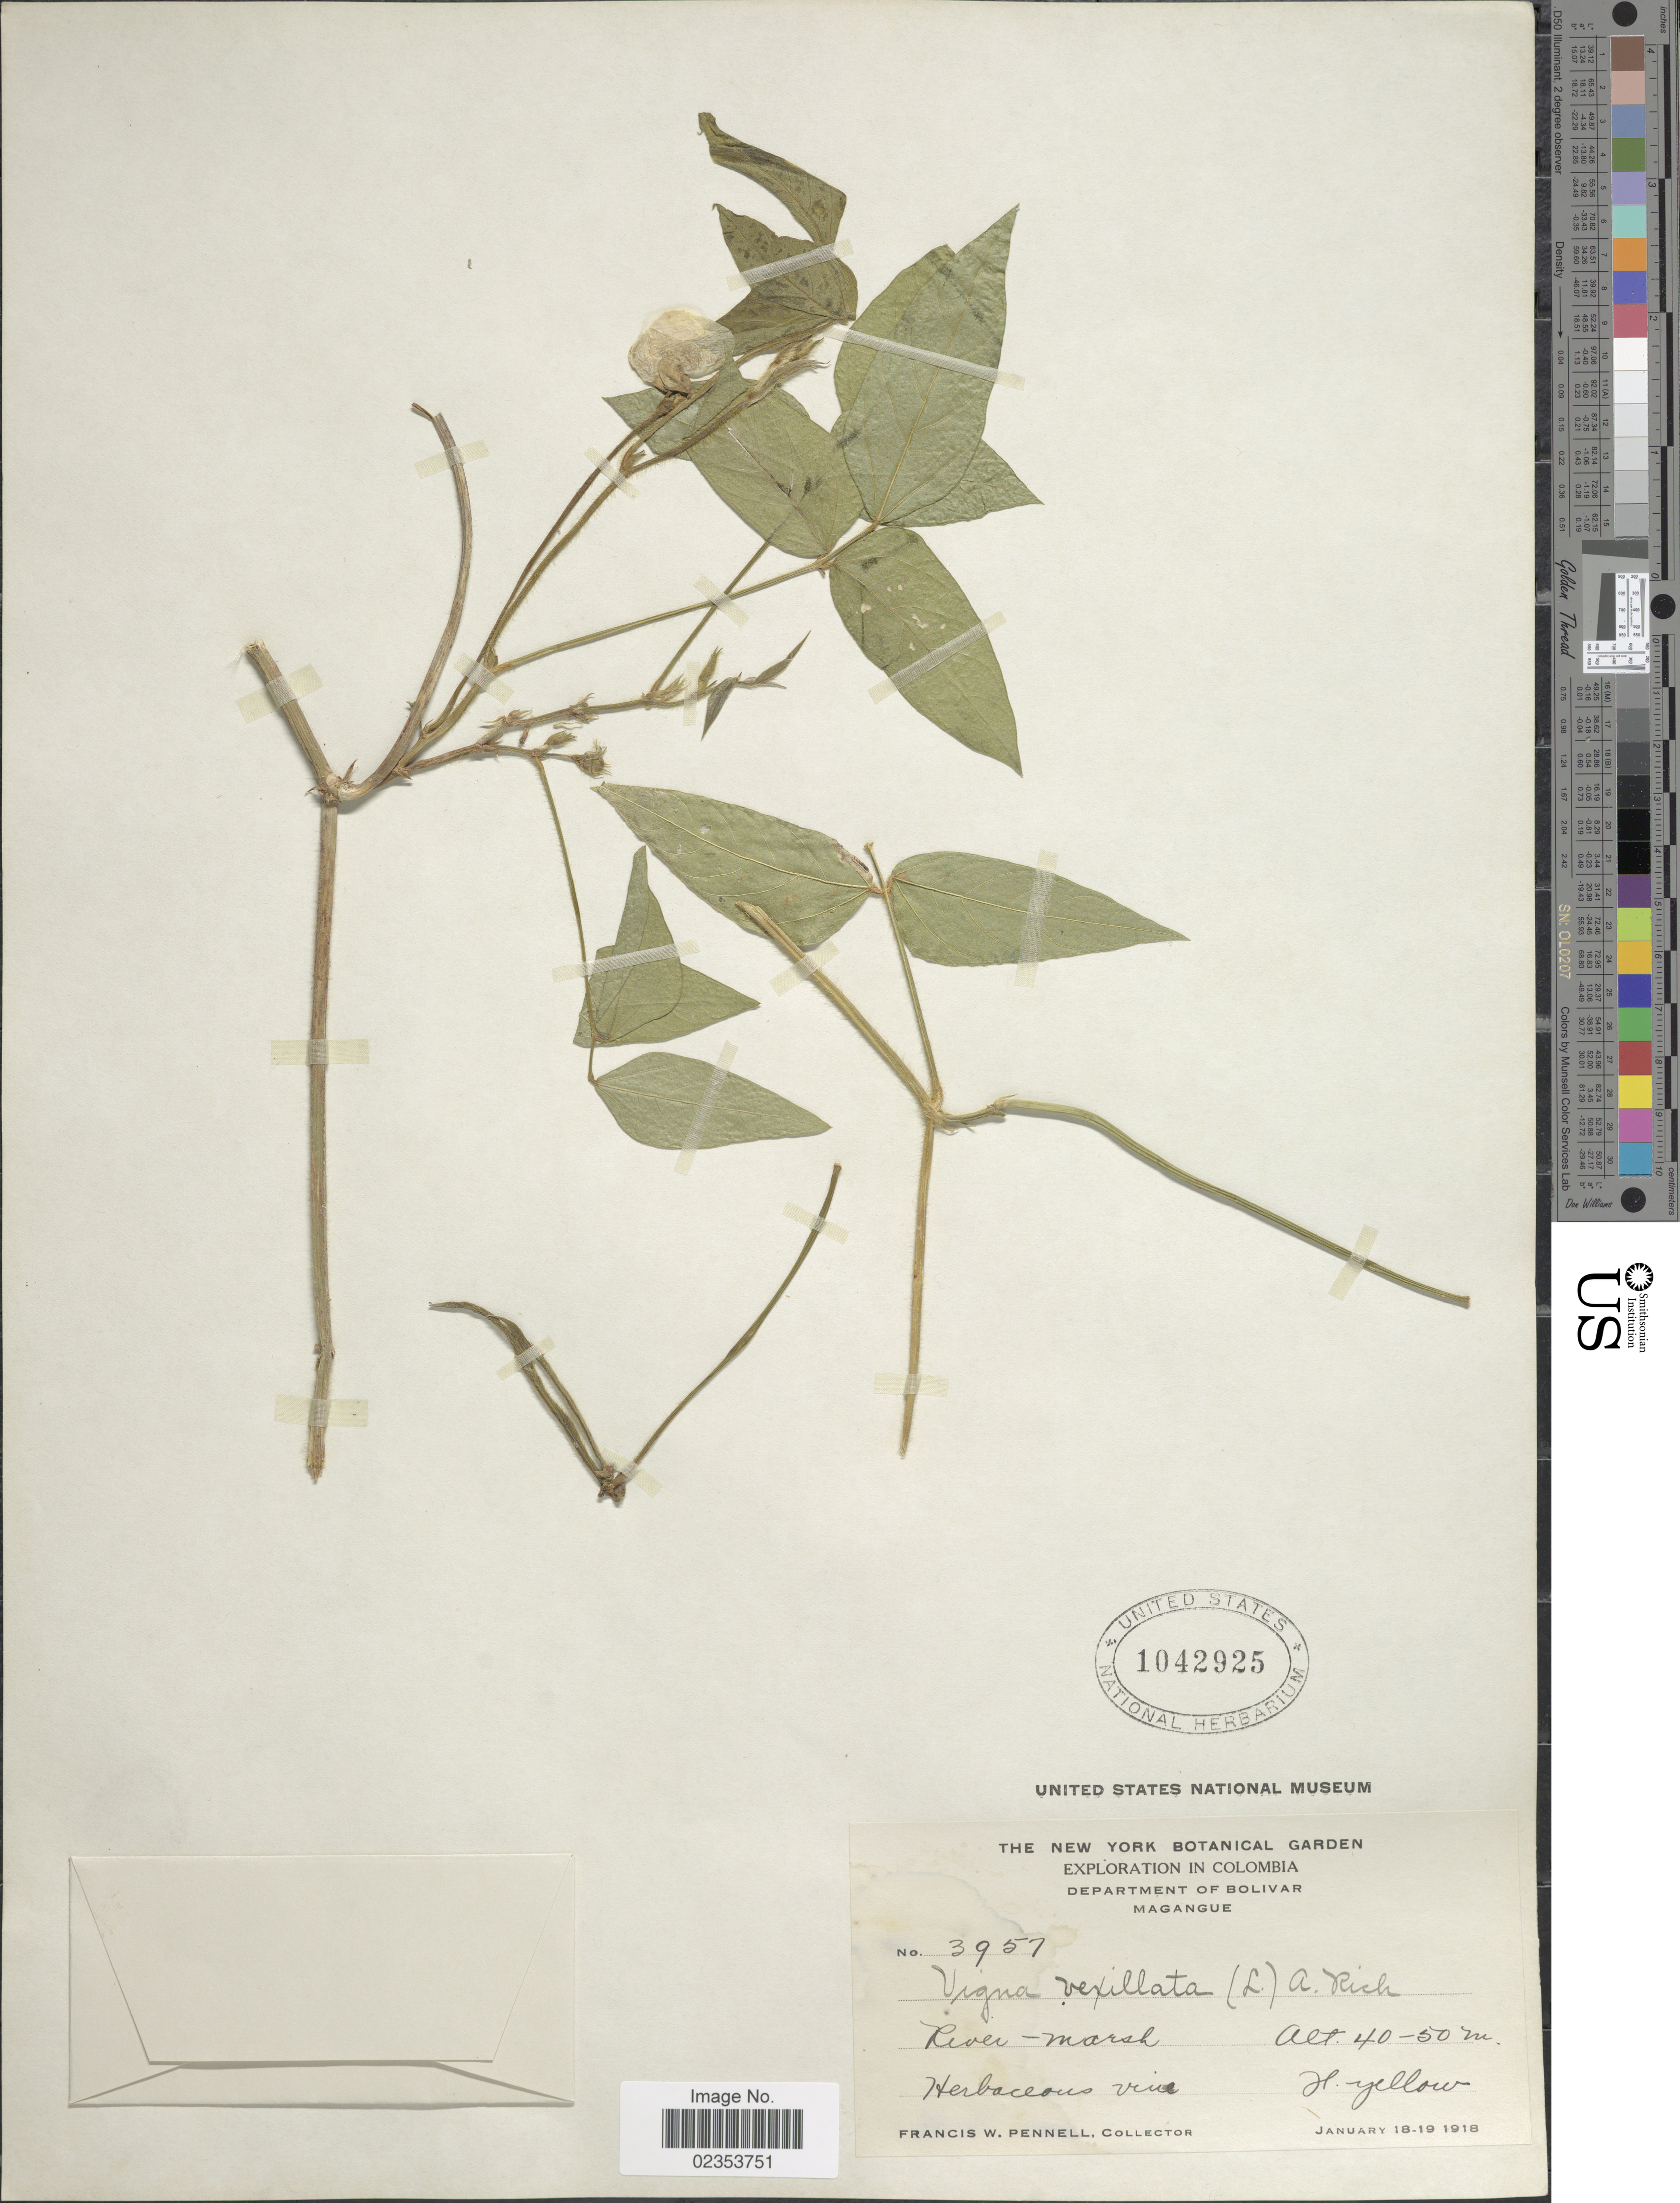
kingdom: Plantae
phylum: Tracheophyta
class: Magnoliopsida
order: Fabales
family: Fabaceae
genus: Vigna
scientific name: Vigna vexillata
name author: (L.) A. Rich.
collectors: F. W. Pennell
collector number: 3957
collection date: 1918-01-18/1918-01-19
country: Colombia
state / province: Bolívar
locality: Magangue.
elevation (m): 40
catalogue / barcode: US 1042925